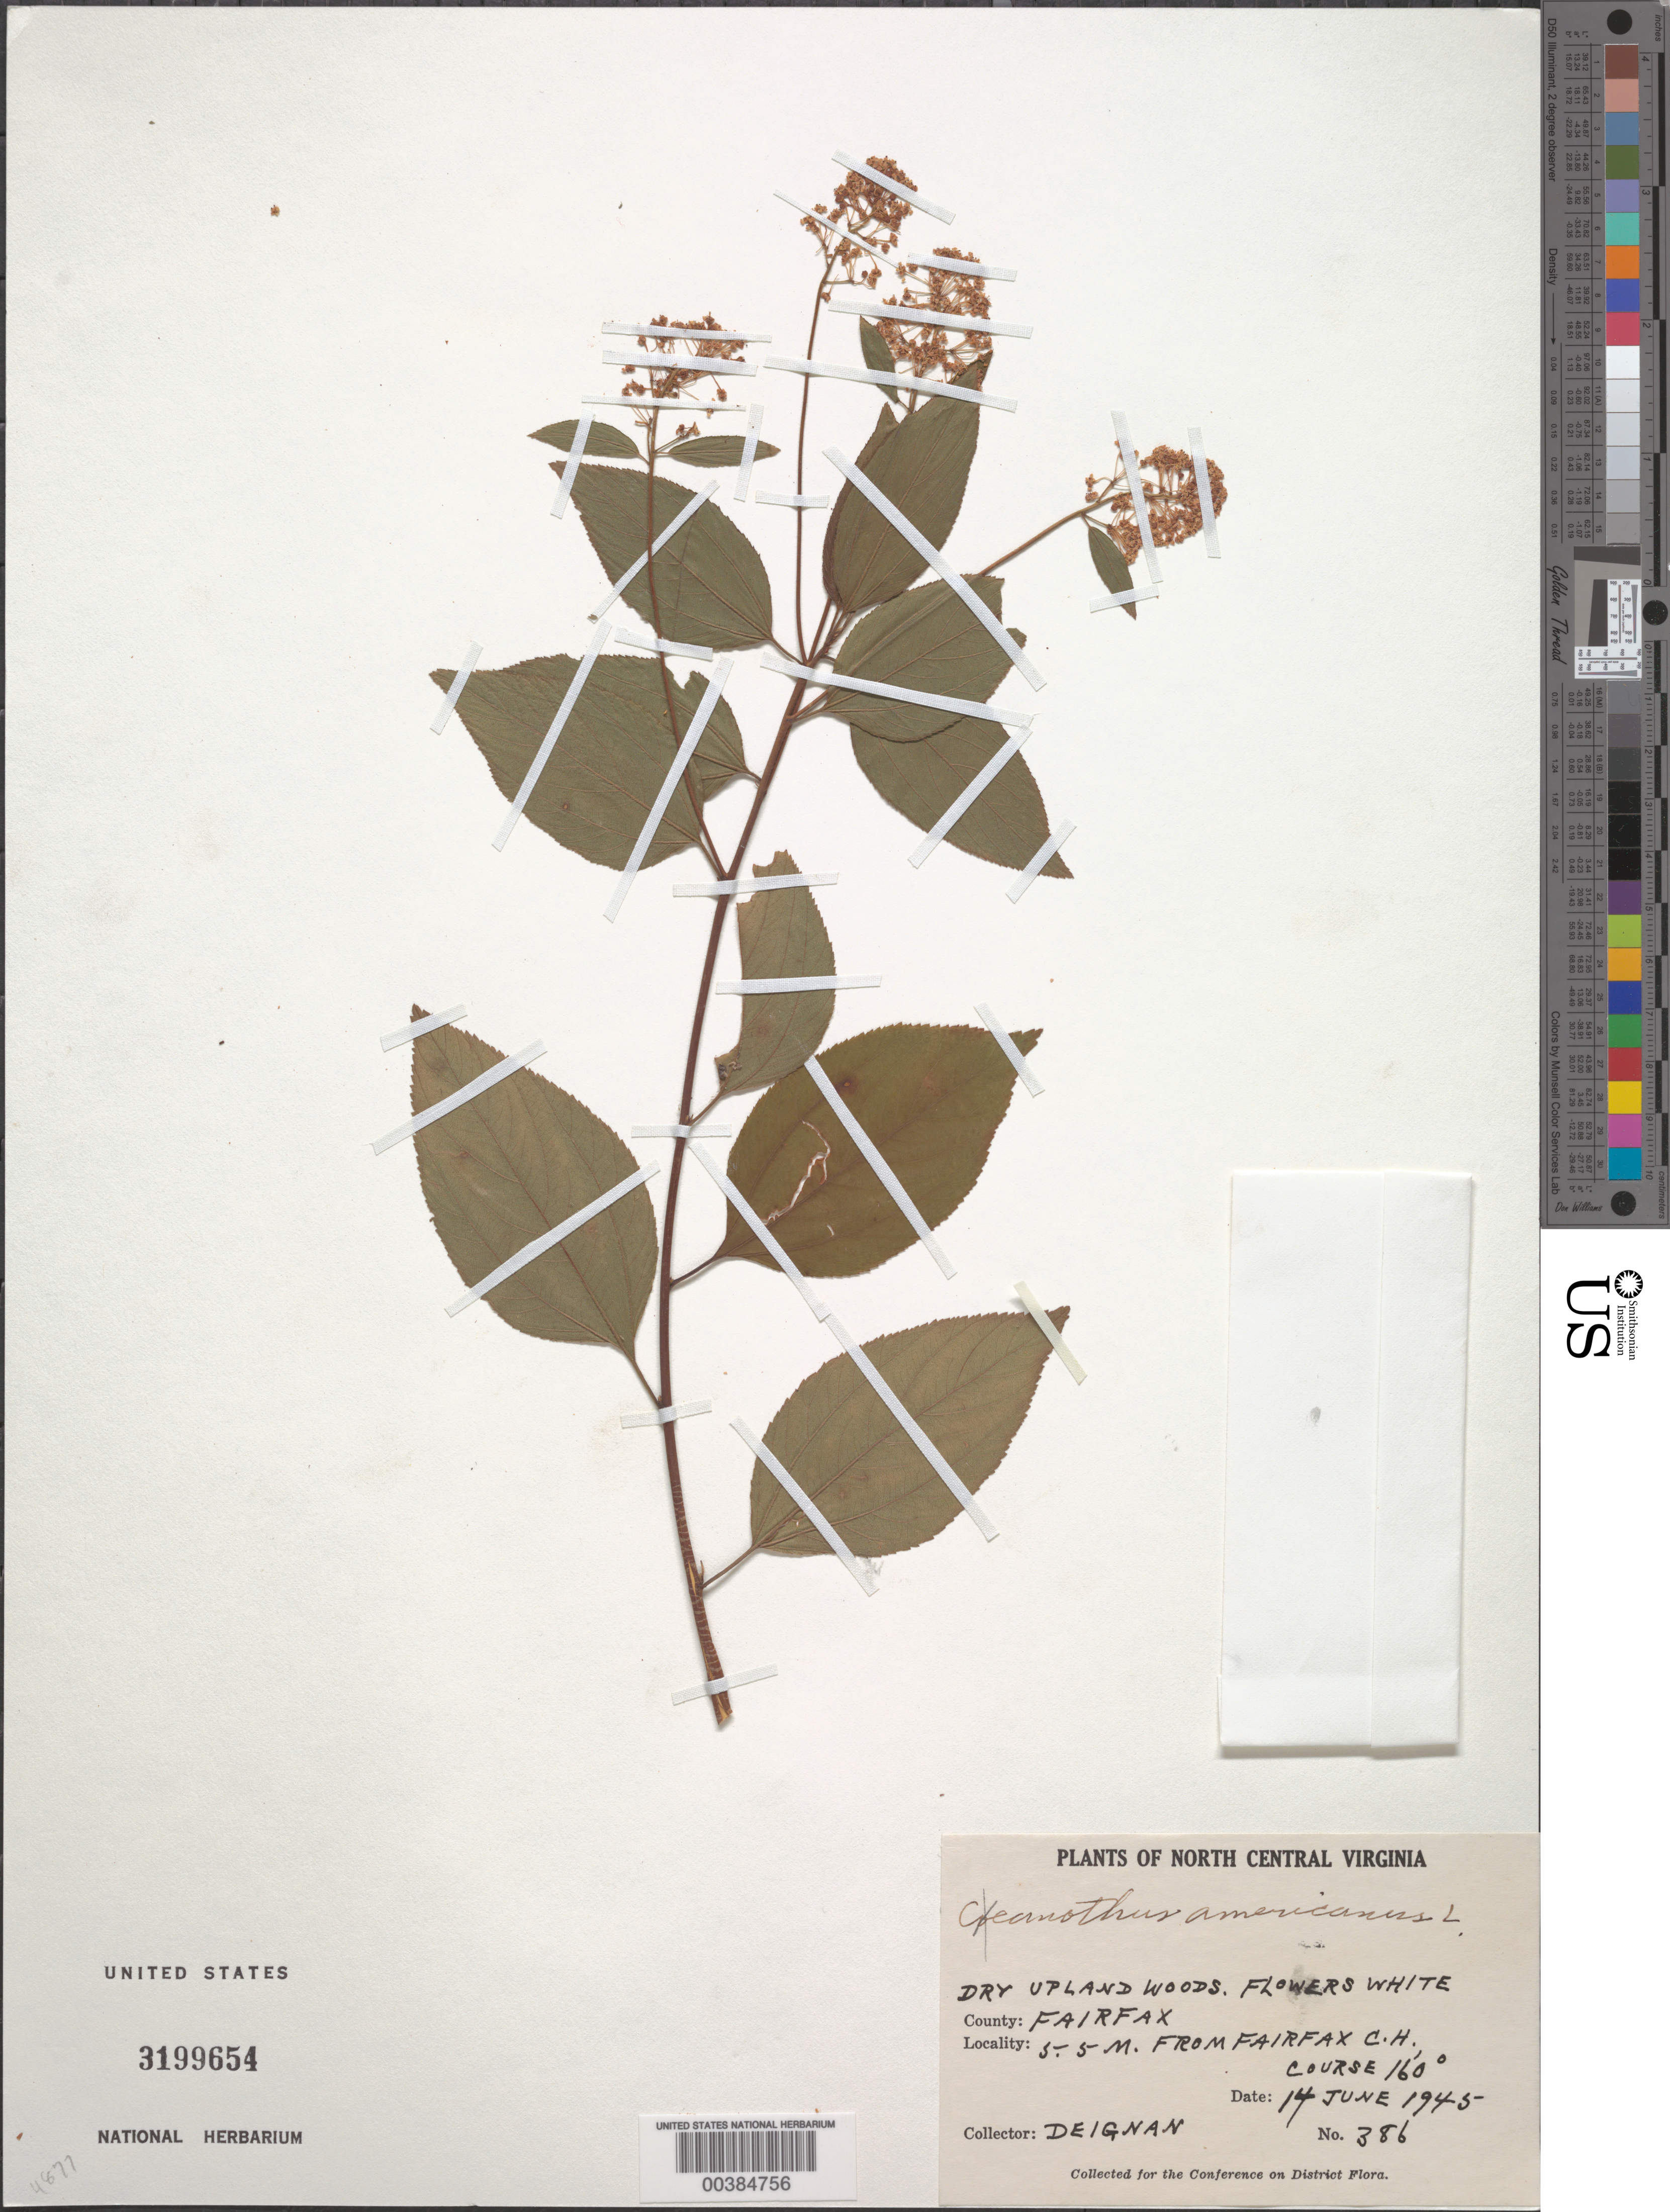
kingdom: Plantae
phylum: Tracheophyta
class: Magnoliopsida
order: Rosales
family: Rhamnaceae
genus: Ceanothus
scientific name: Ceanothus americanus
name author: L.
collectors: H. Deignan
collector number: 386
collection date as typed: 14 Jun 1945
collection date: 1945-06-14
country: United States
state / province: Virginia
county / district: Fairfax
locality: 5.5 M from Fairfax Court House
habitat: Under oaks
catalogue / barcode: US 3199654